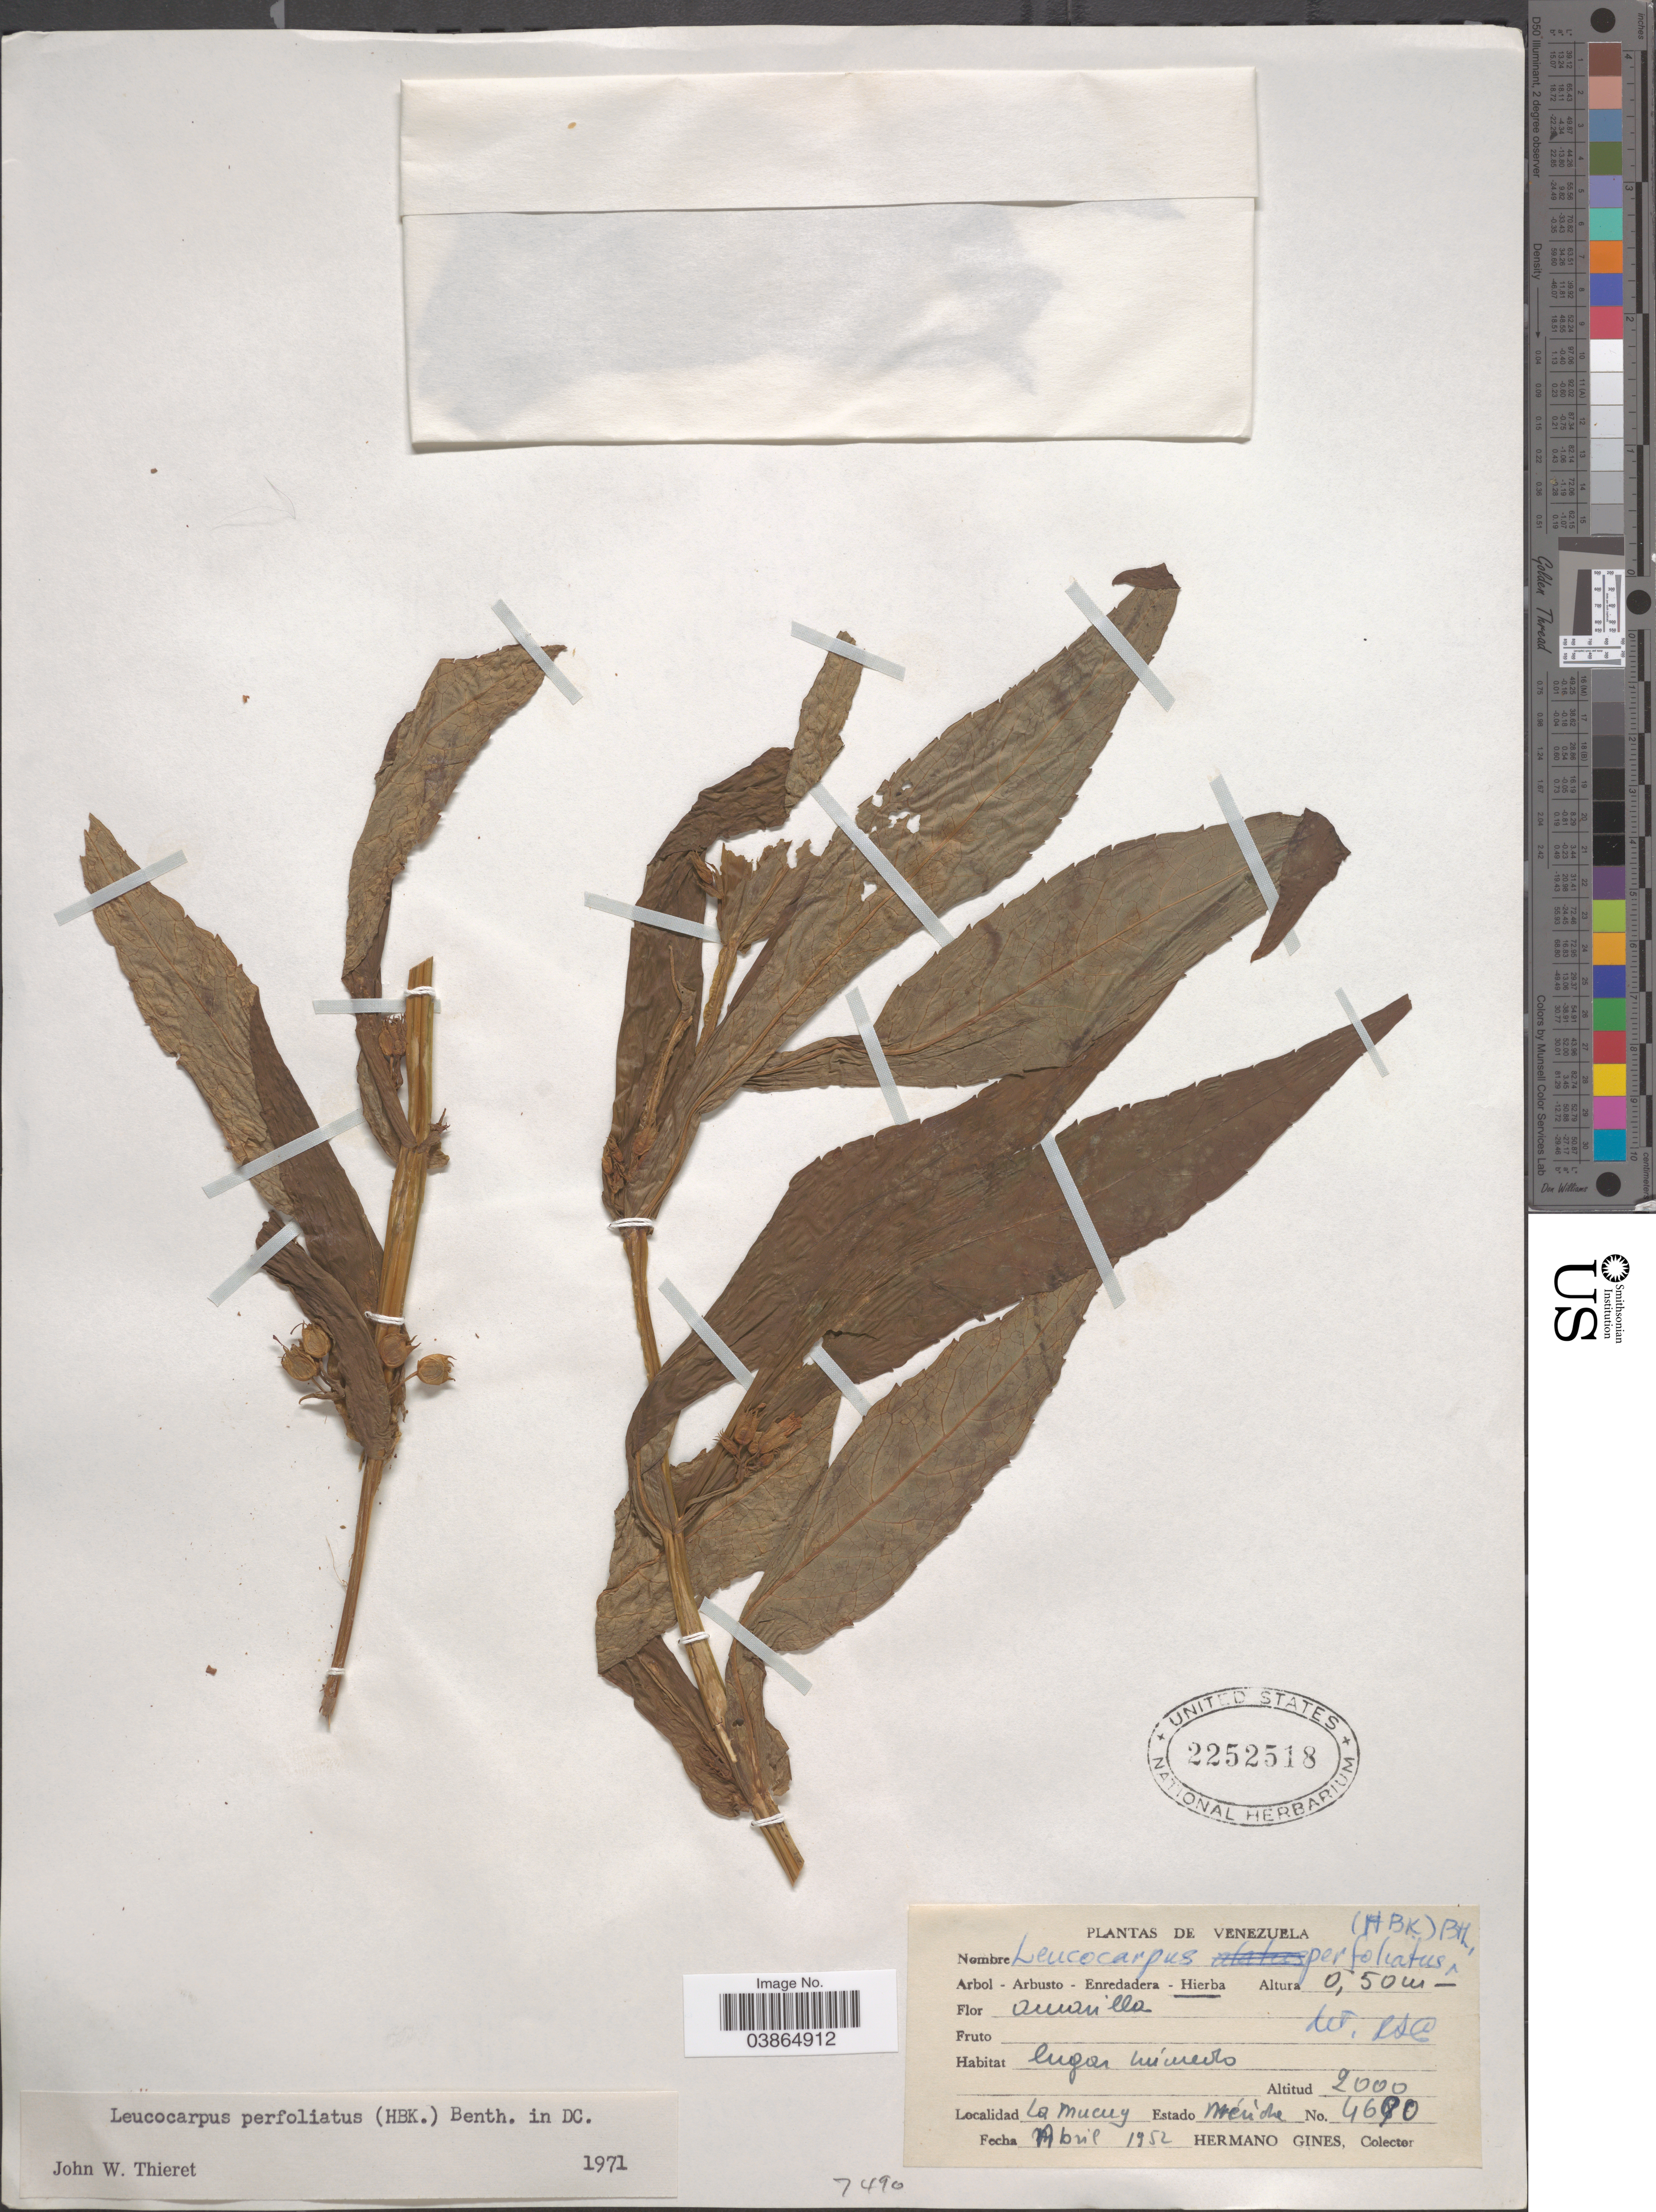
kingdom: Plantae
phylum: Tracheophyta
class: Magnoliopsida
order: Lamiales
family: Phrymaceae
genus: Leucocarpus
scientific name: Leucocarpus perfoliatus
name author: (Kunth) Benth.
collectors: Bro. Gines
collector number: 4680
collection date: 1952-04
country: Venezuela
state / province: Merida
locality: La Mucuy.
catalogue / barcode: US 2252518